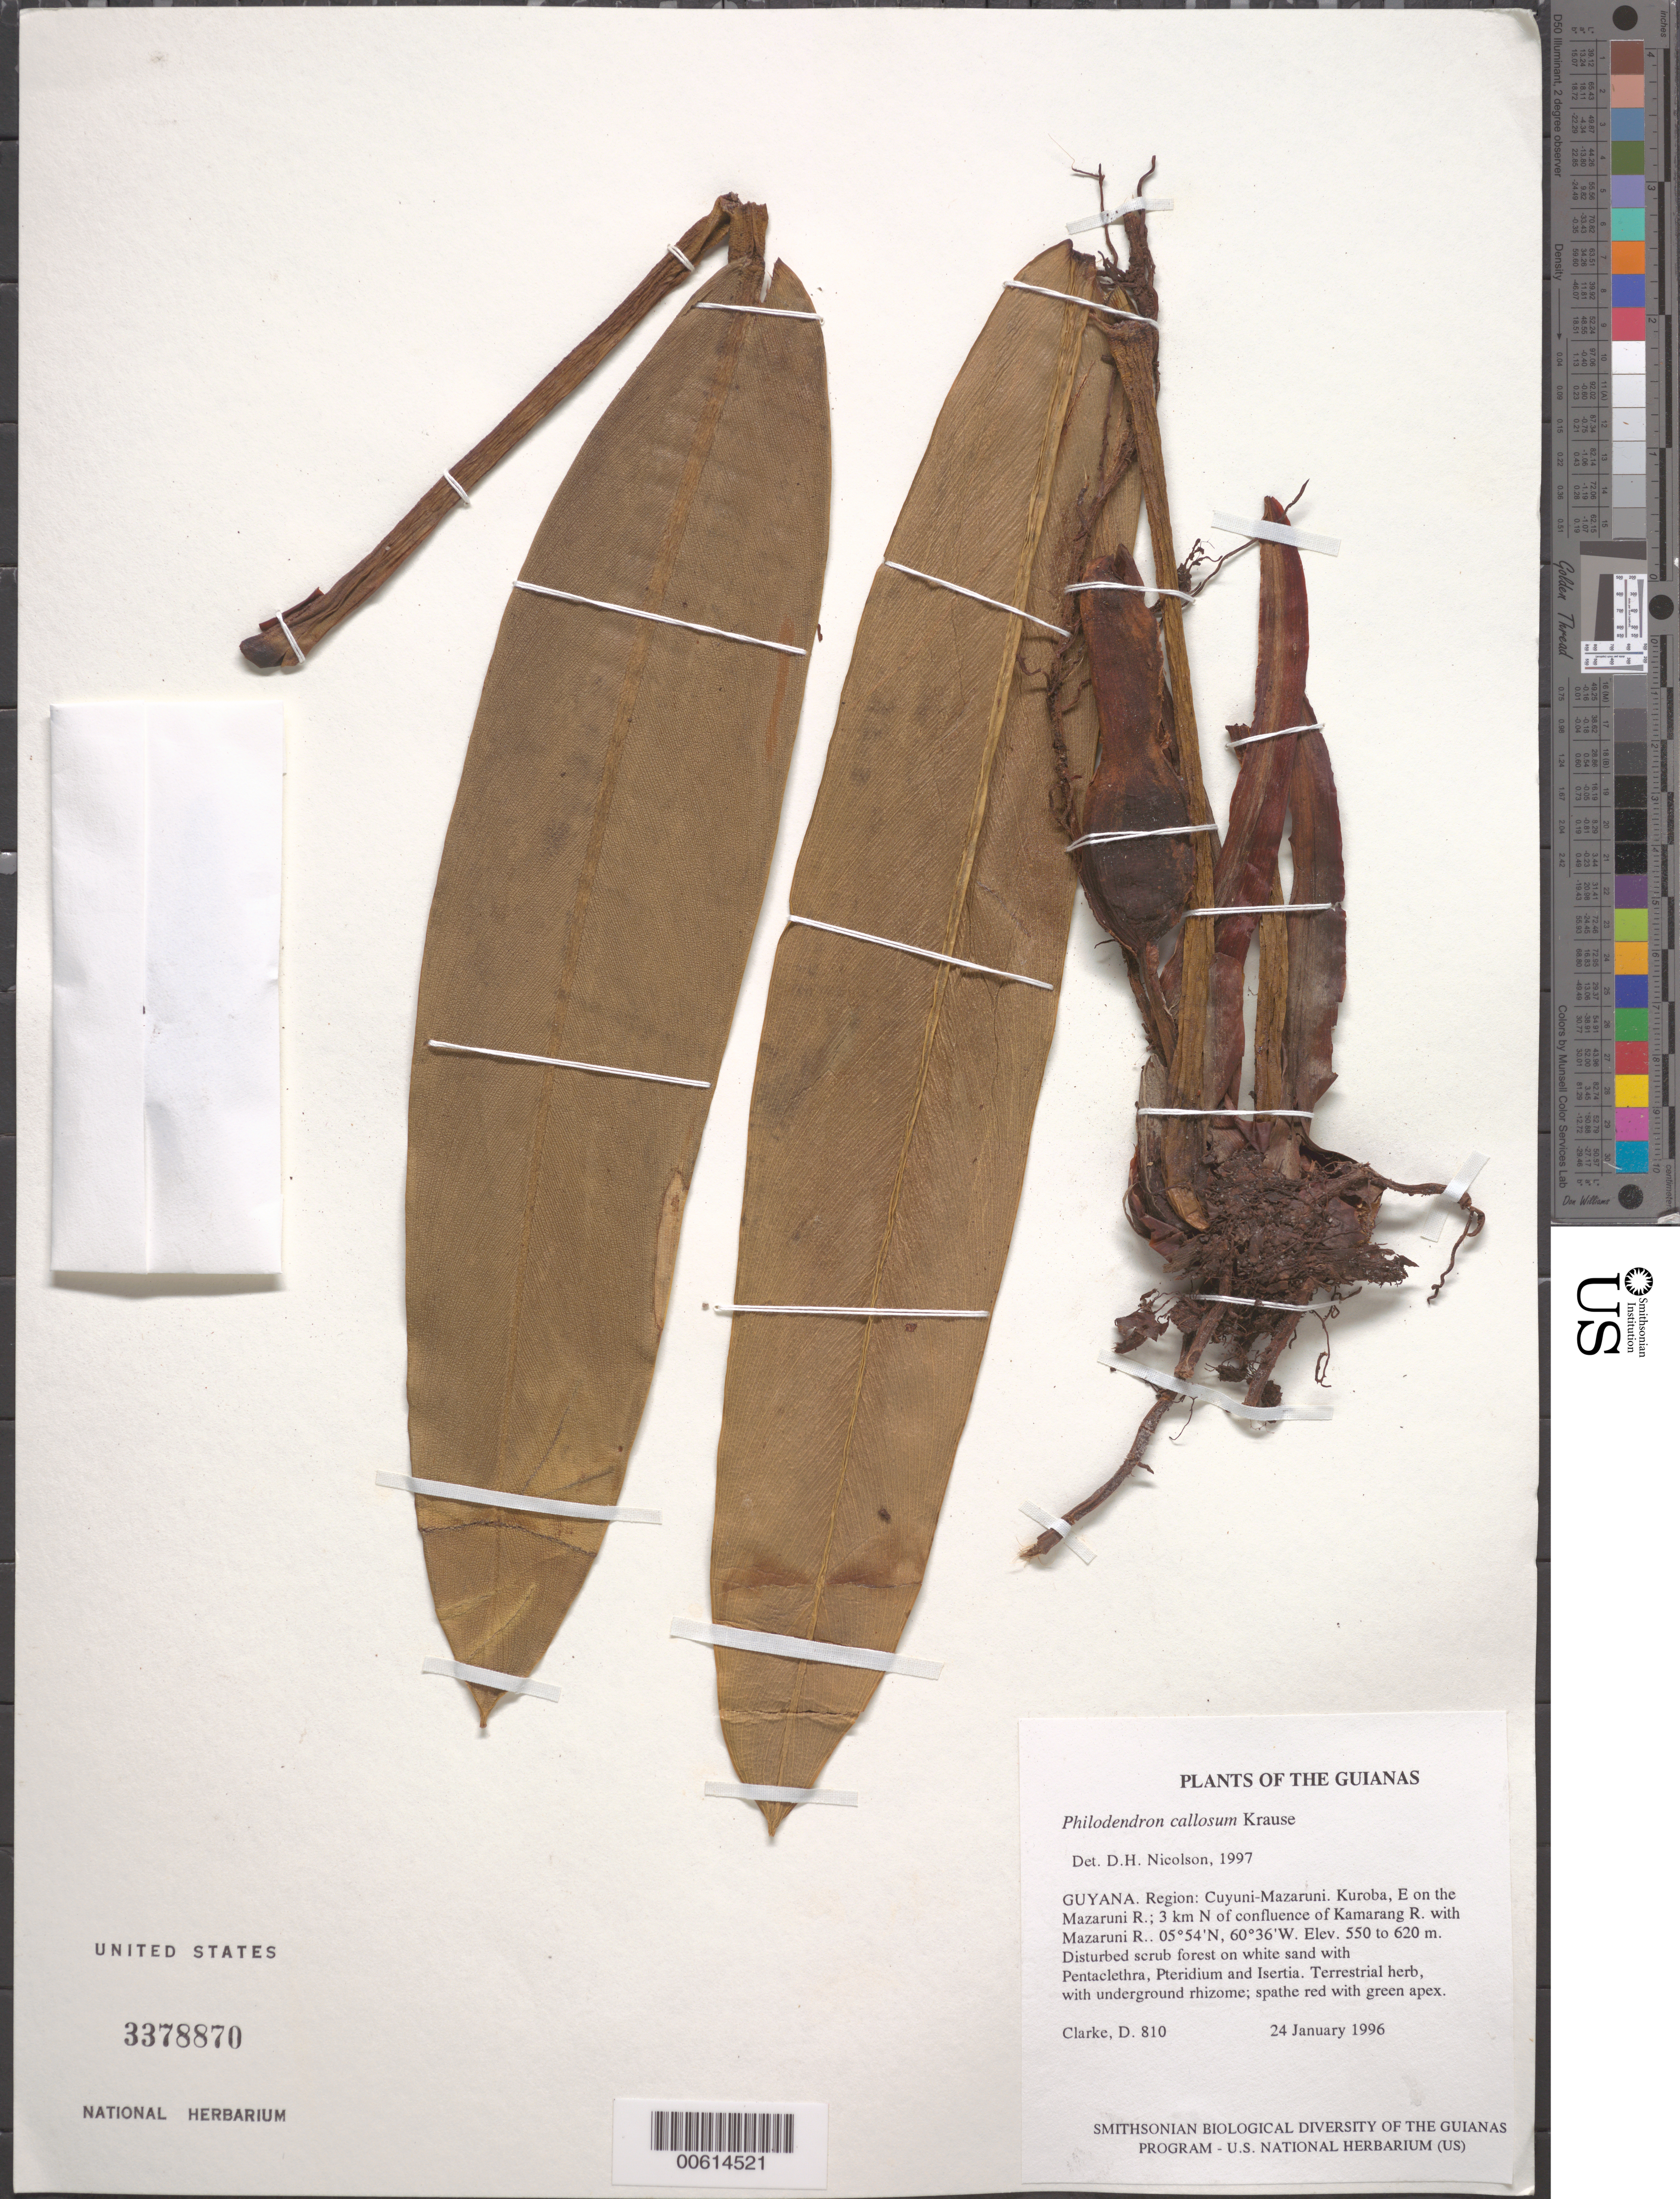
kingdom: Plantae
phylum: Tracheophyta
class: Liliopsida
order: Alismatales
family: Araceae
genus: Philodendron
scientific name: Philodendron callosum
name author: K. Krause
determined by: Nicolson, Dan H.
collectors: H. D. Clarke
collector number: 810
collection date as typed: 24 January 1996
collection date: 1996-01-24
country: Guyana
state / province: Cuyuni-Mazaruni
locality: Kuroba, E on the Mazaruni R.; 3 km N of confluence of Kamarang R. with Mazaruni R.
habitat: Disturbed scrub forest on white sand with Pentaclethra, Pteridium and Isertia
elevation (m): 550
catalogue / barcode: US 3378870